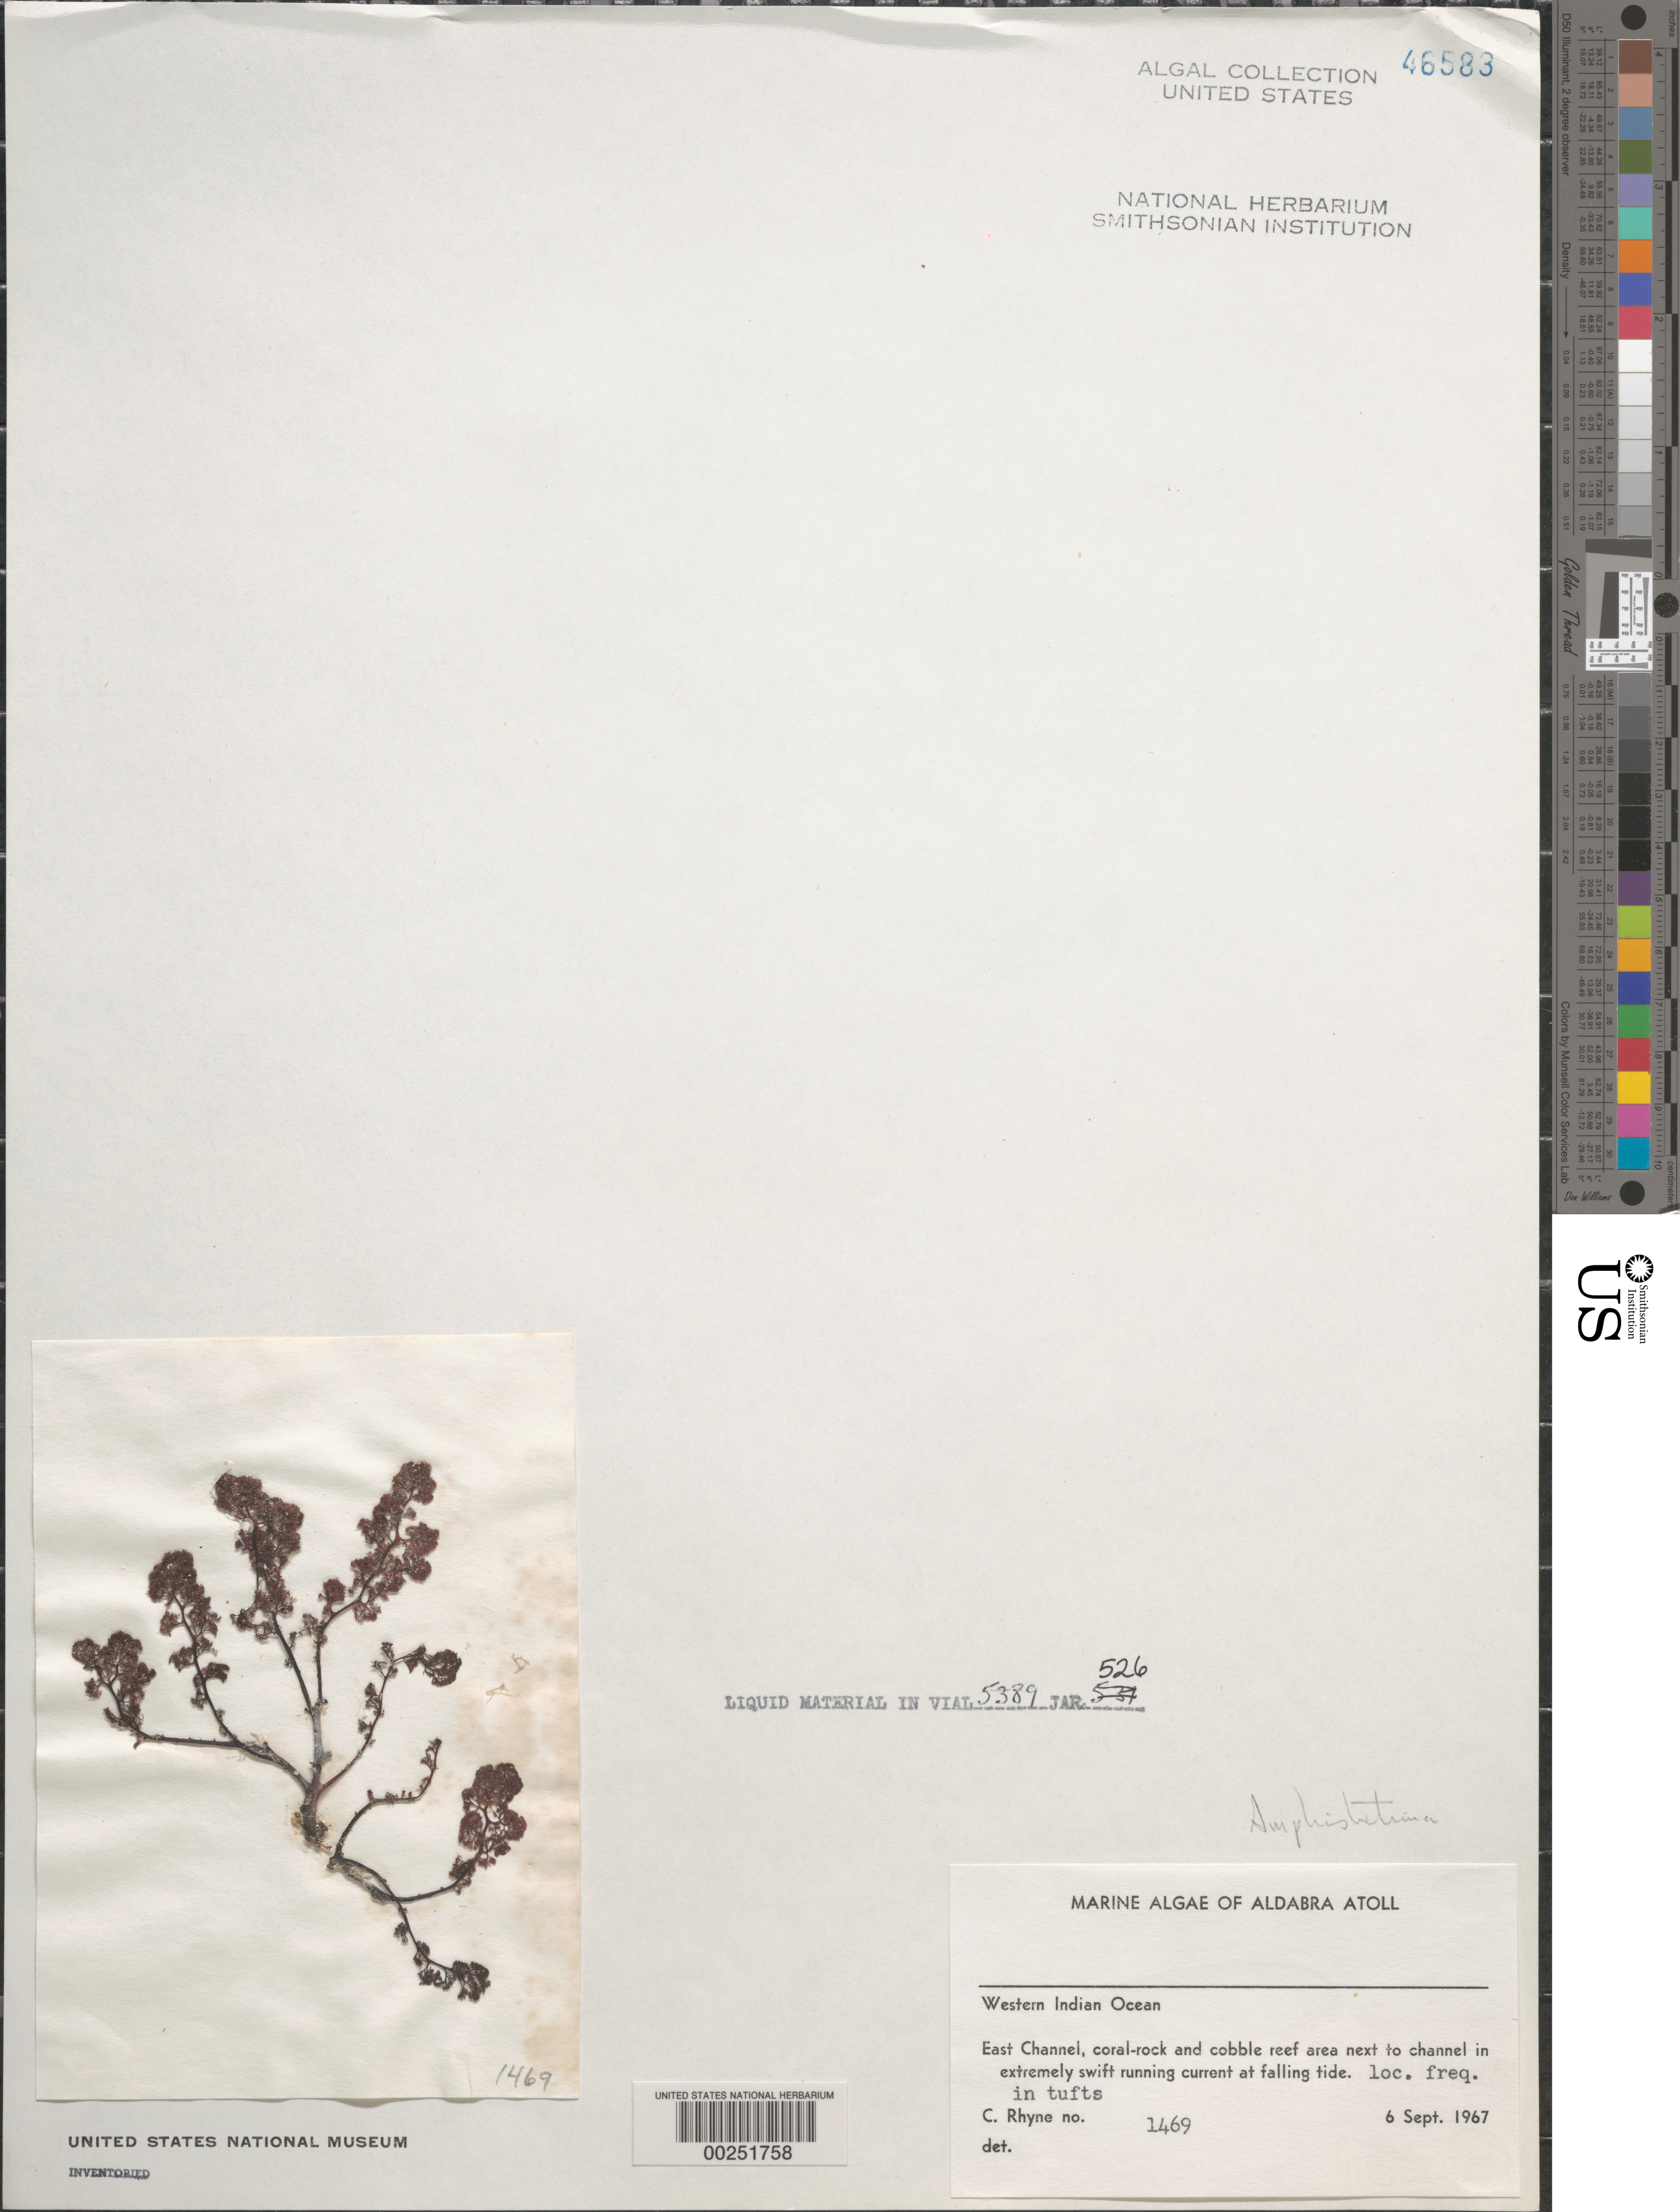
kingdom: Plantae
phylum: Rhodophyta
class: Florideophyceae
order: Ceramiales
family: Dasyaceae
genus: Amphisbetema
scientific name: Amphisbetema sp.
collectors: C. Rhyne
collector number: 1469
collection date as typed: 06 Sep 1967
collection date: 1967-09-06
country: Seychelles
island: Aldabra Atoll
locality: East Channel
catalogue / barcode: US 46583